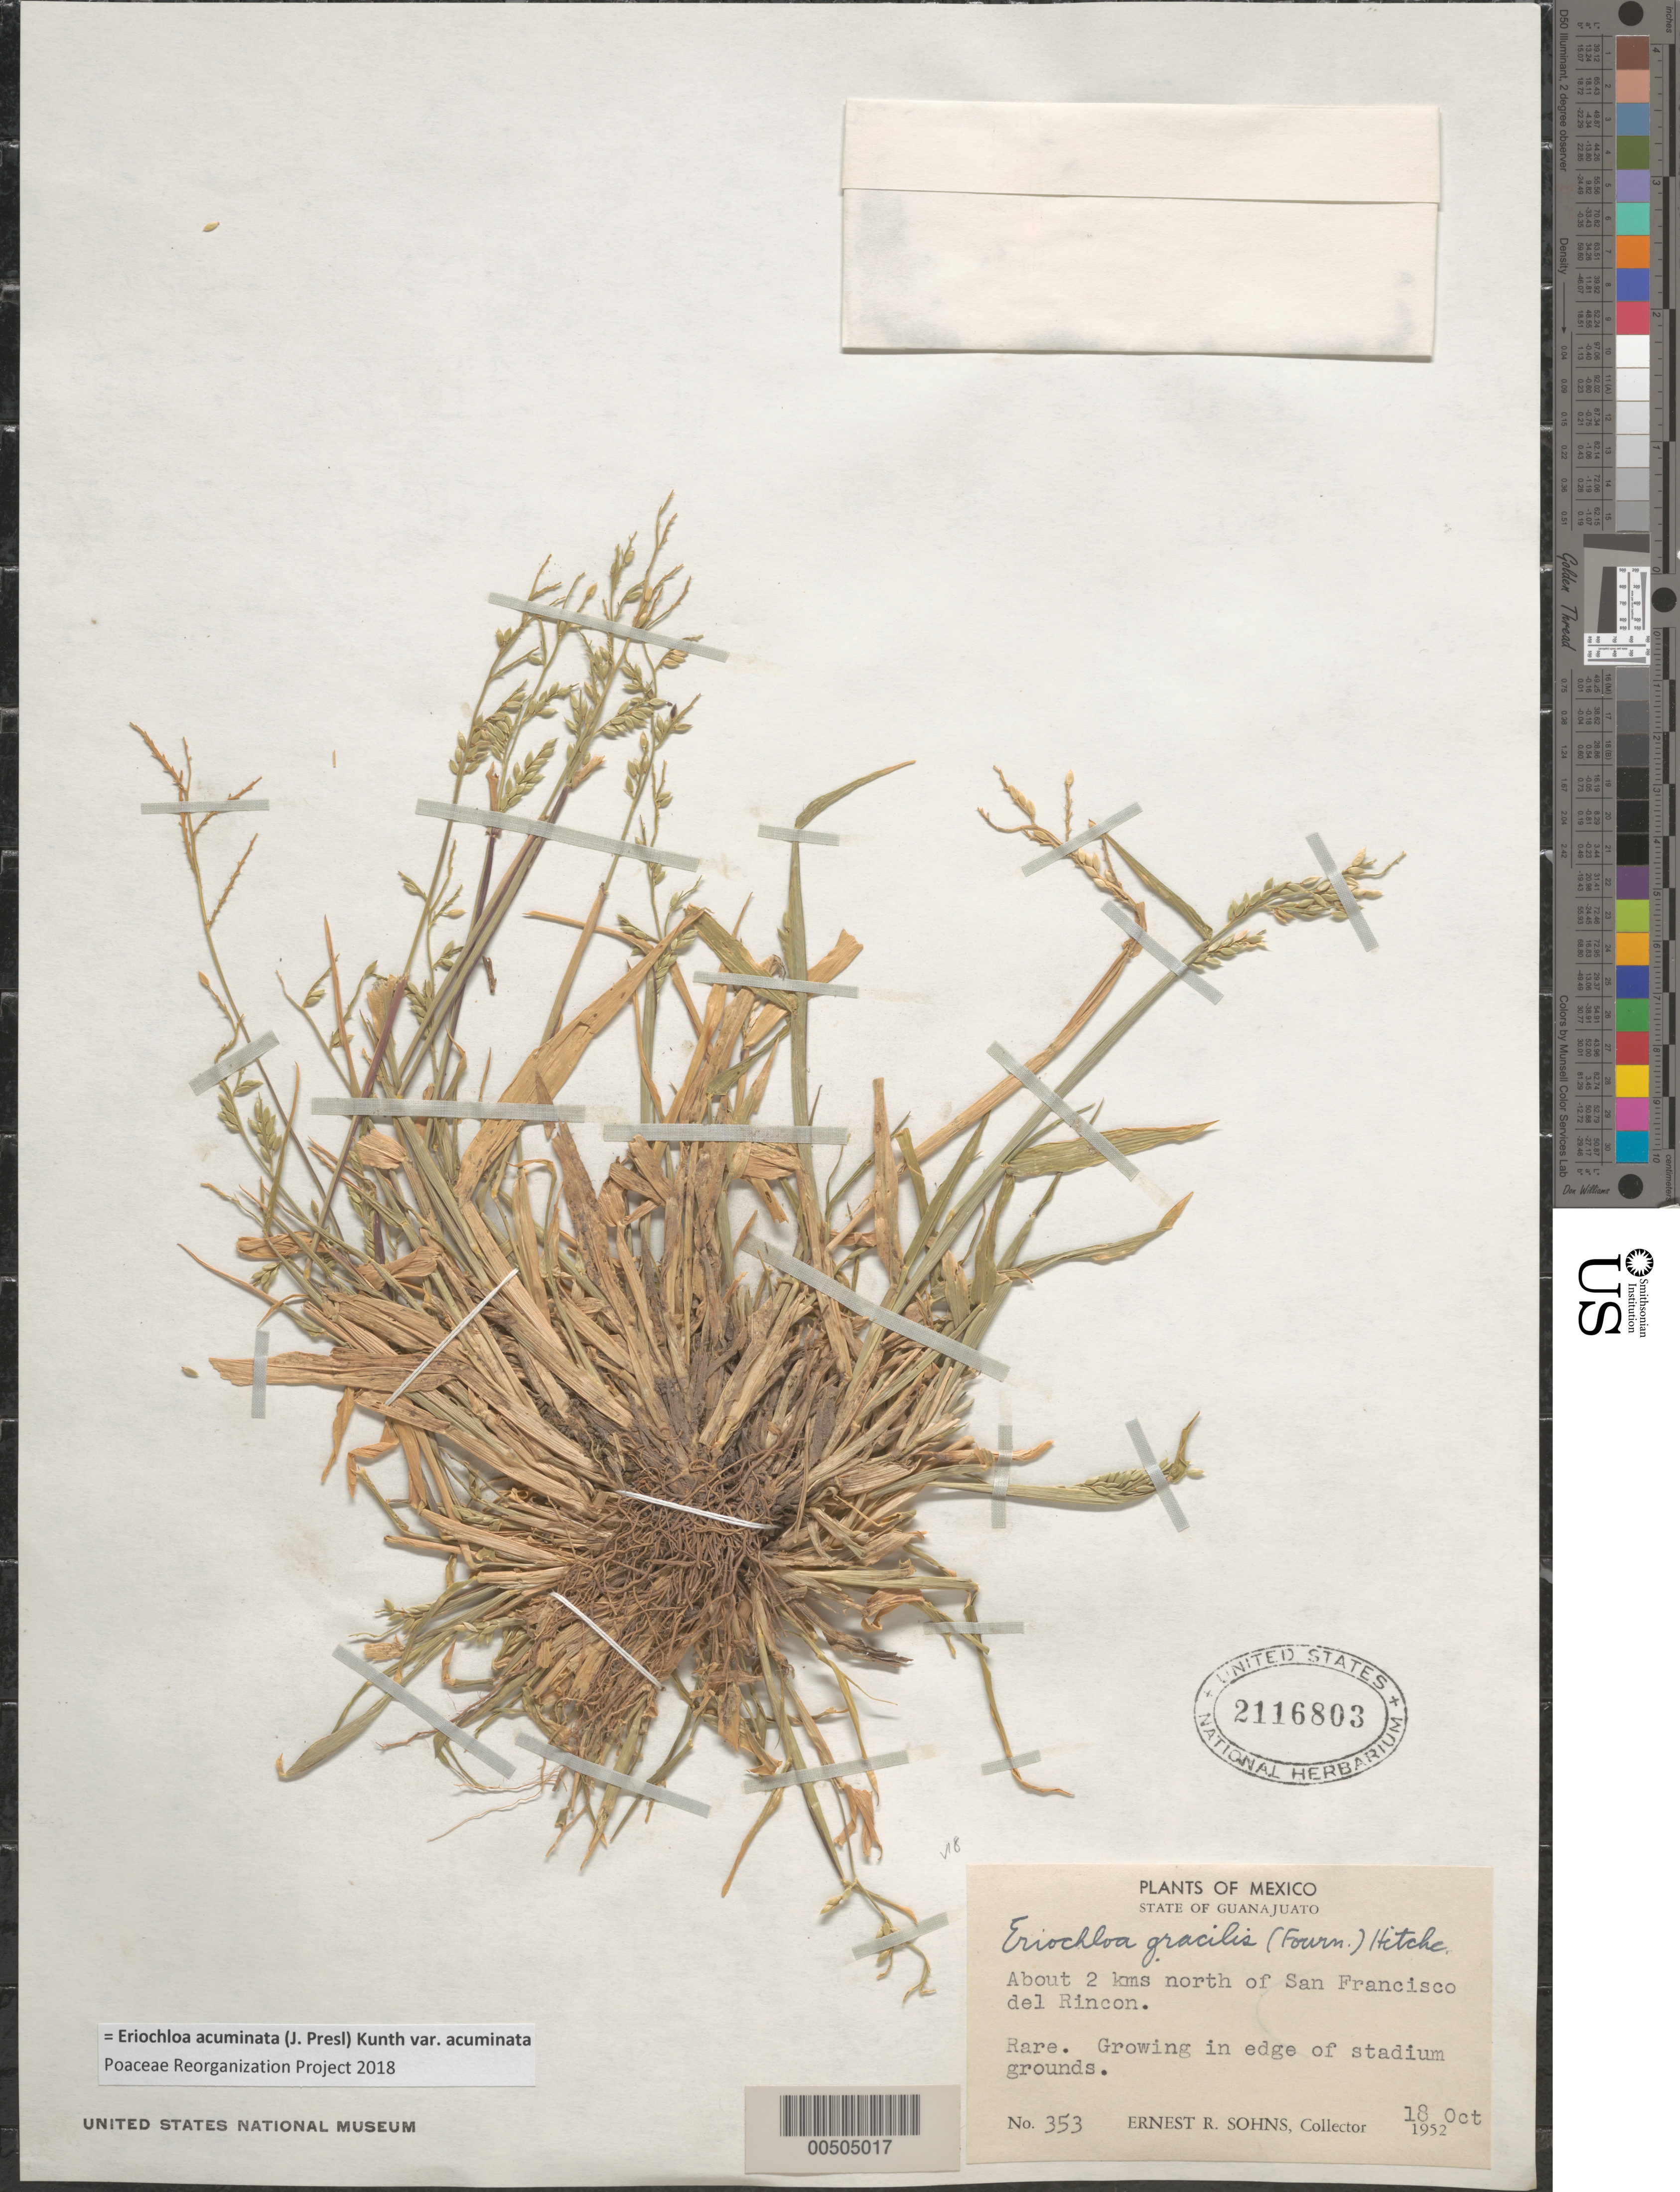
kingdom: Plantae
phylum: Tracheophyta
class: Liliopsida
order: Poales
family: Poaceae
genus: Eriochloa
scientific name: Eriochloa acuminata var. acuminata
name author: (J. Presl) Kunth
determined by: Poaceae Reorganization Project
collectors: E. R. Sohns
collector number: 353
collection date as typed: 18 Oct 1952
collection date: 1952-10-18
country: Mexico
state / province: Guanajuato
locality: About 2 km N of San Francisco del Rincon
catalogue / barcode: US 2116803